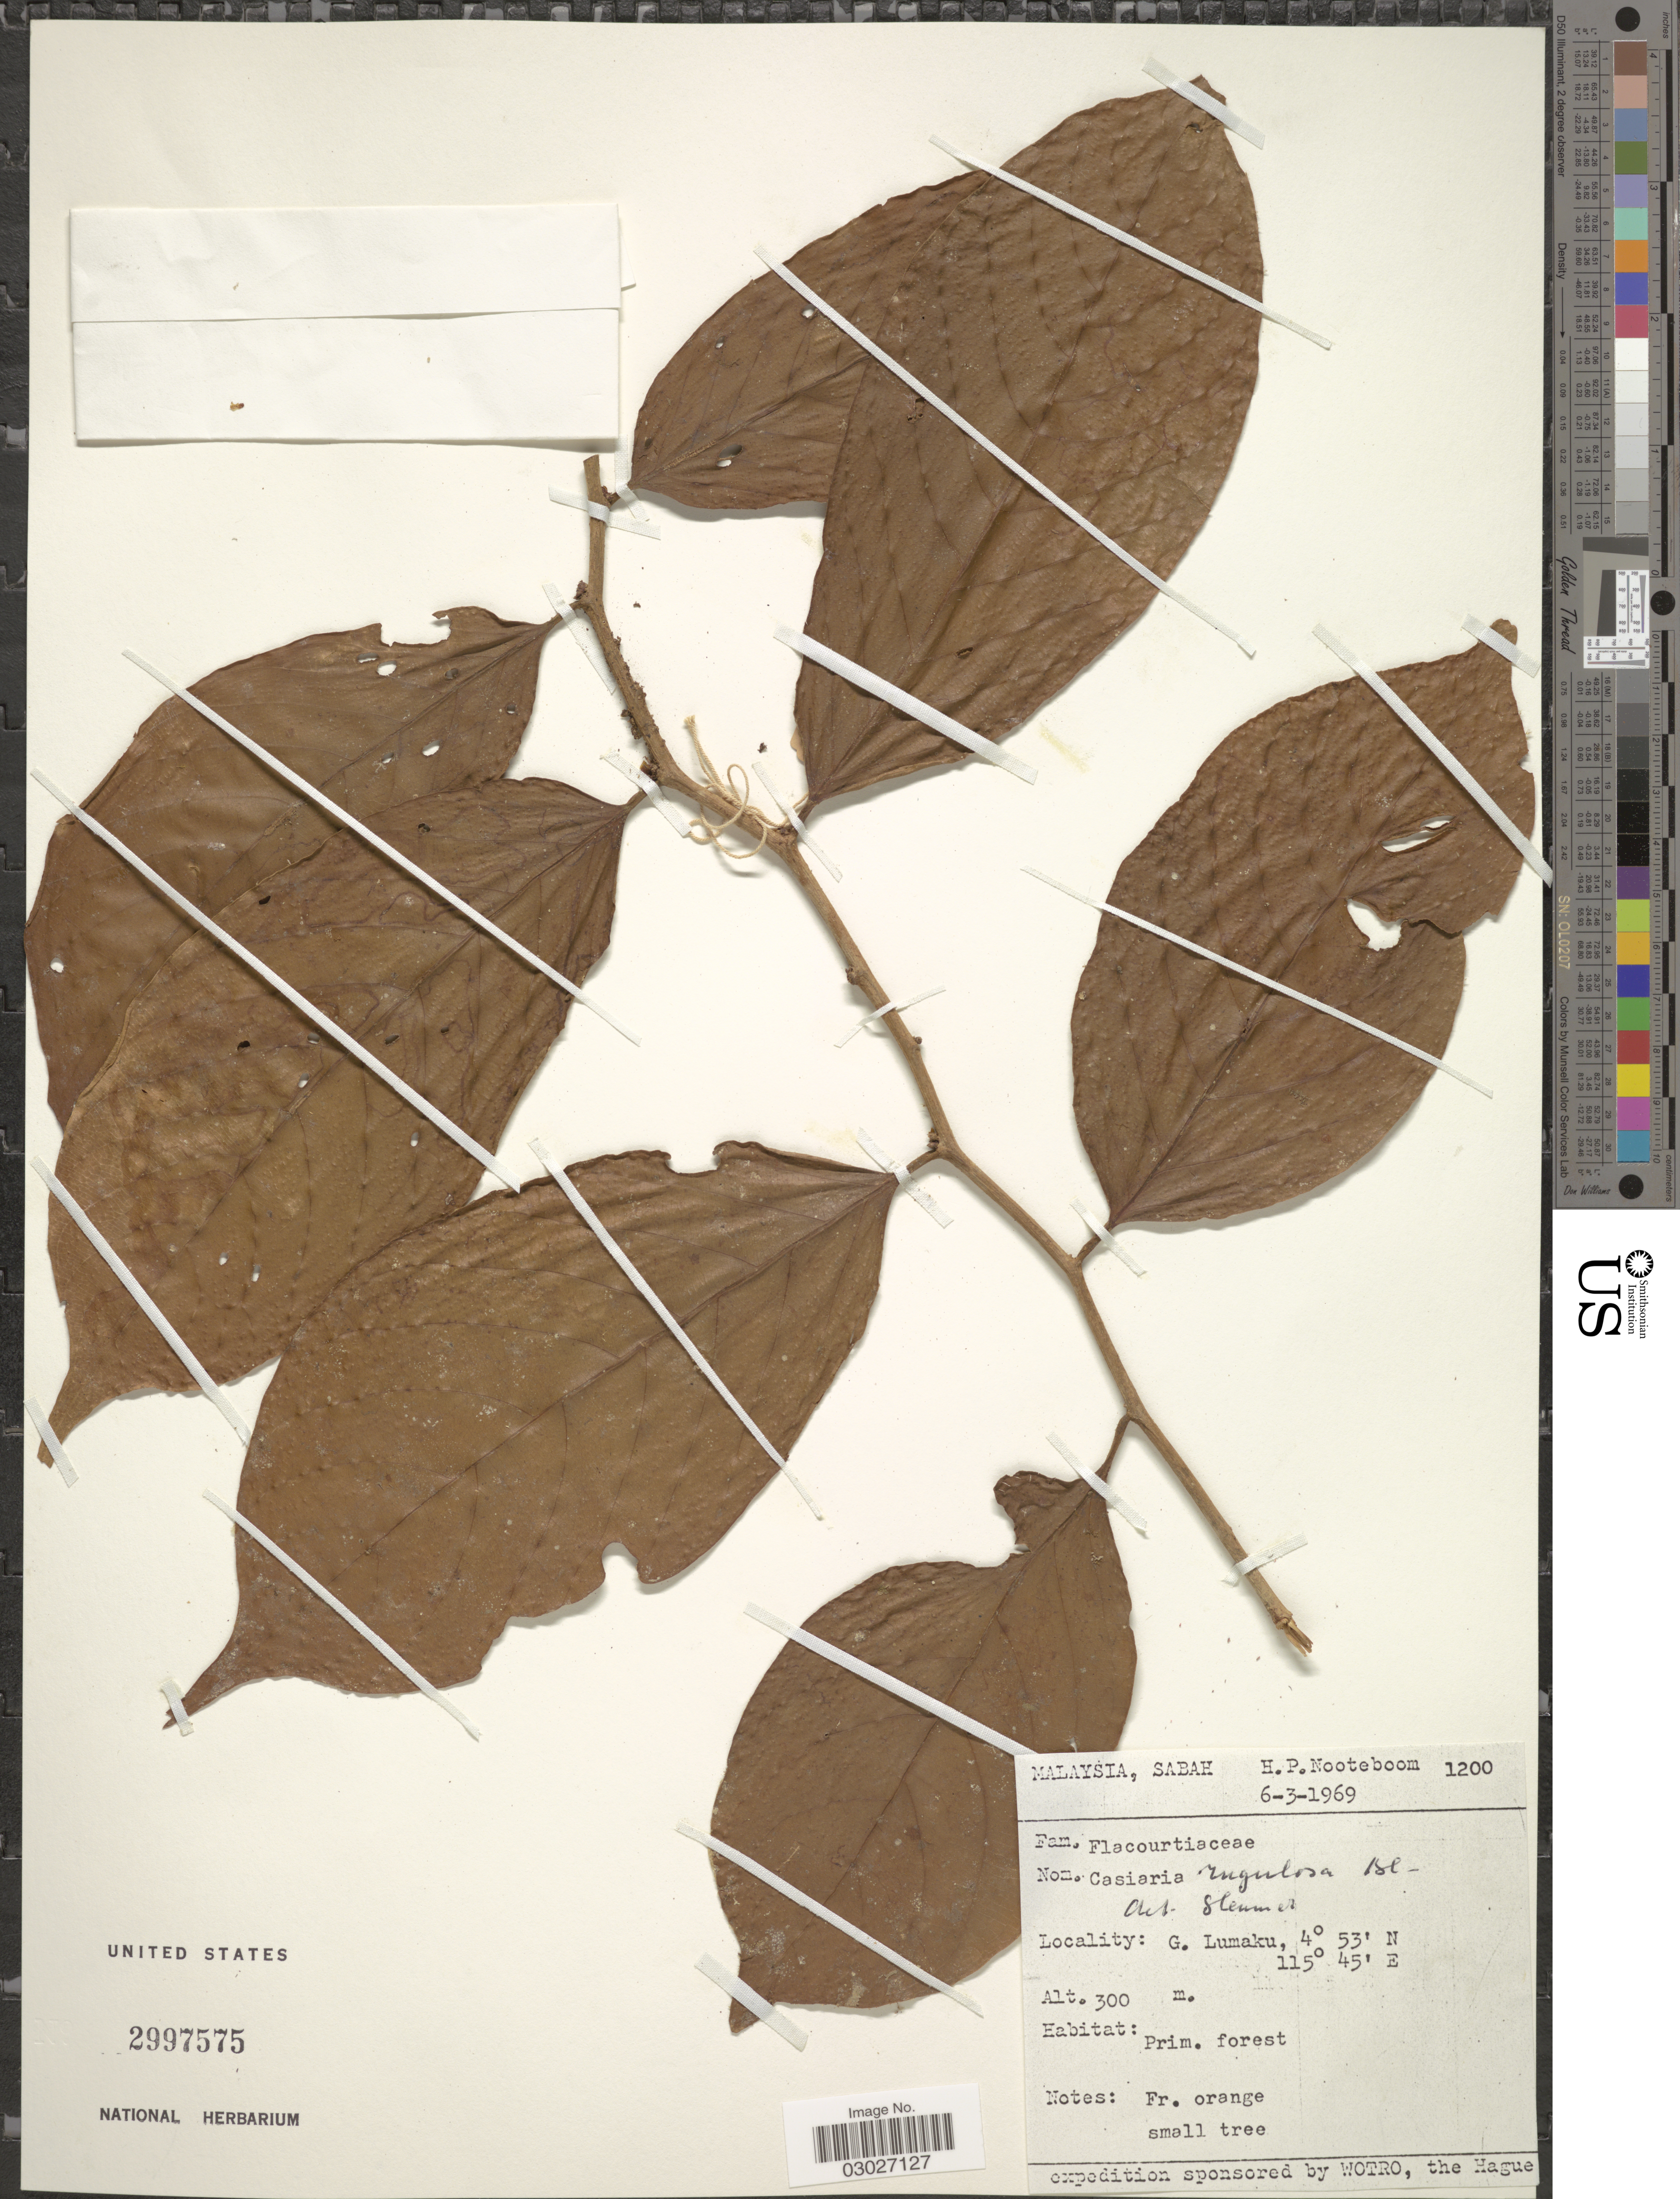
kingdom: Plantae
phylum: Tracheophyta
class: Magnoliopsida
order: Malpighiales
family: Salicaceae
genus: Casearia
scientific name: Casearia rugulosa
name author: Blume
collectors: H. P. Nooteboom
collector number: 1200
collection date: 1969-03-06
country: Malaysia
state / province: Sabah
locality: G. Lumaku.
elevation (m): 300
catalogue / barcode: US 2997575